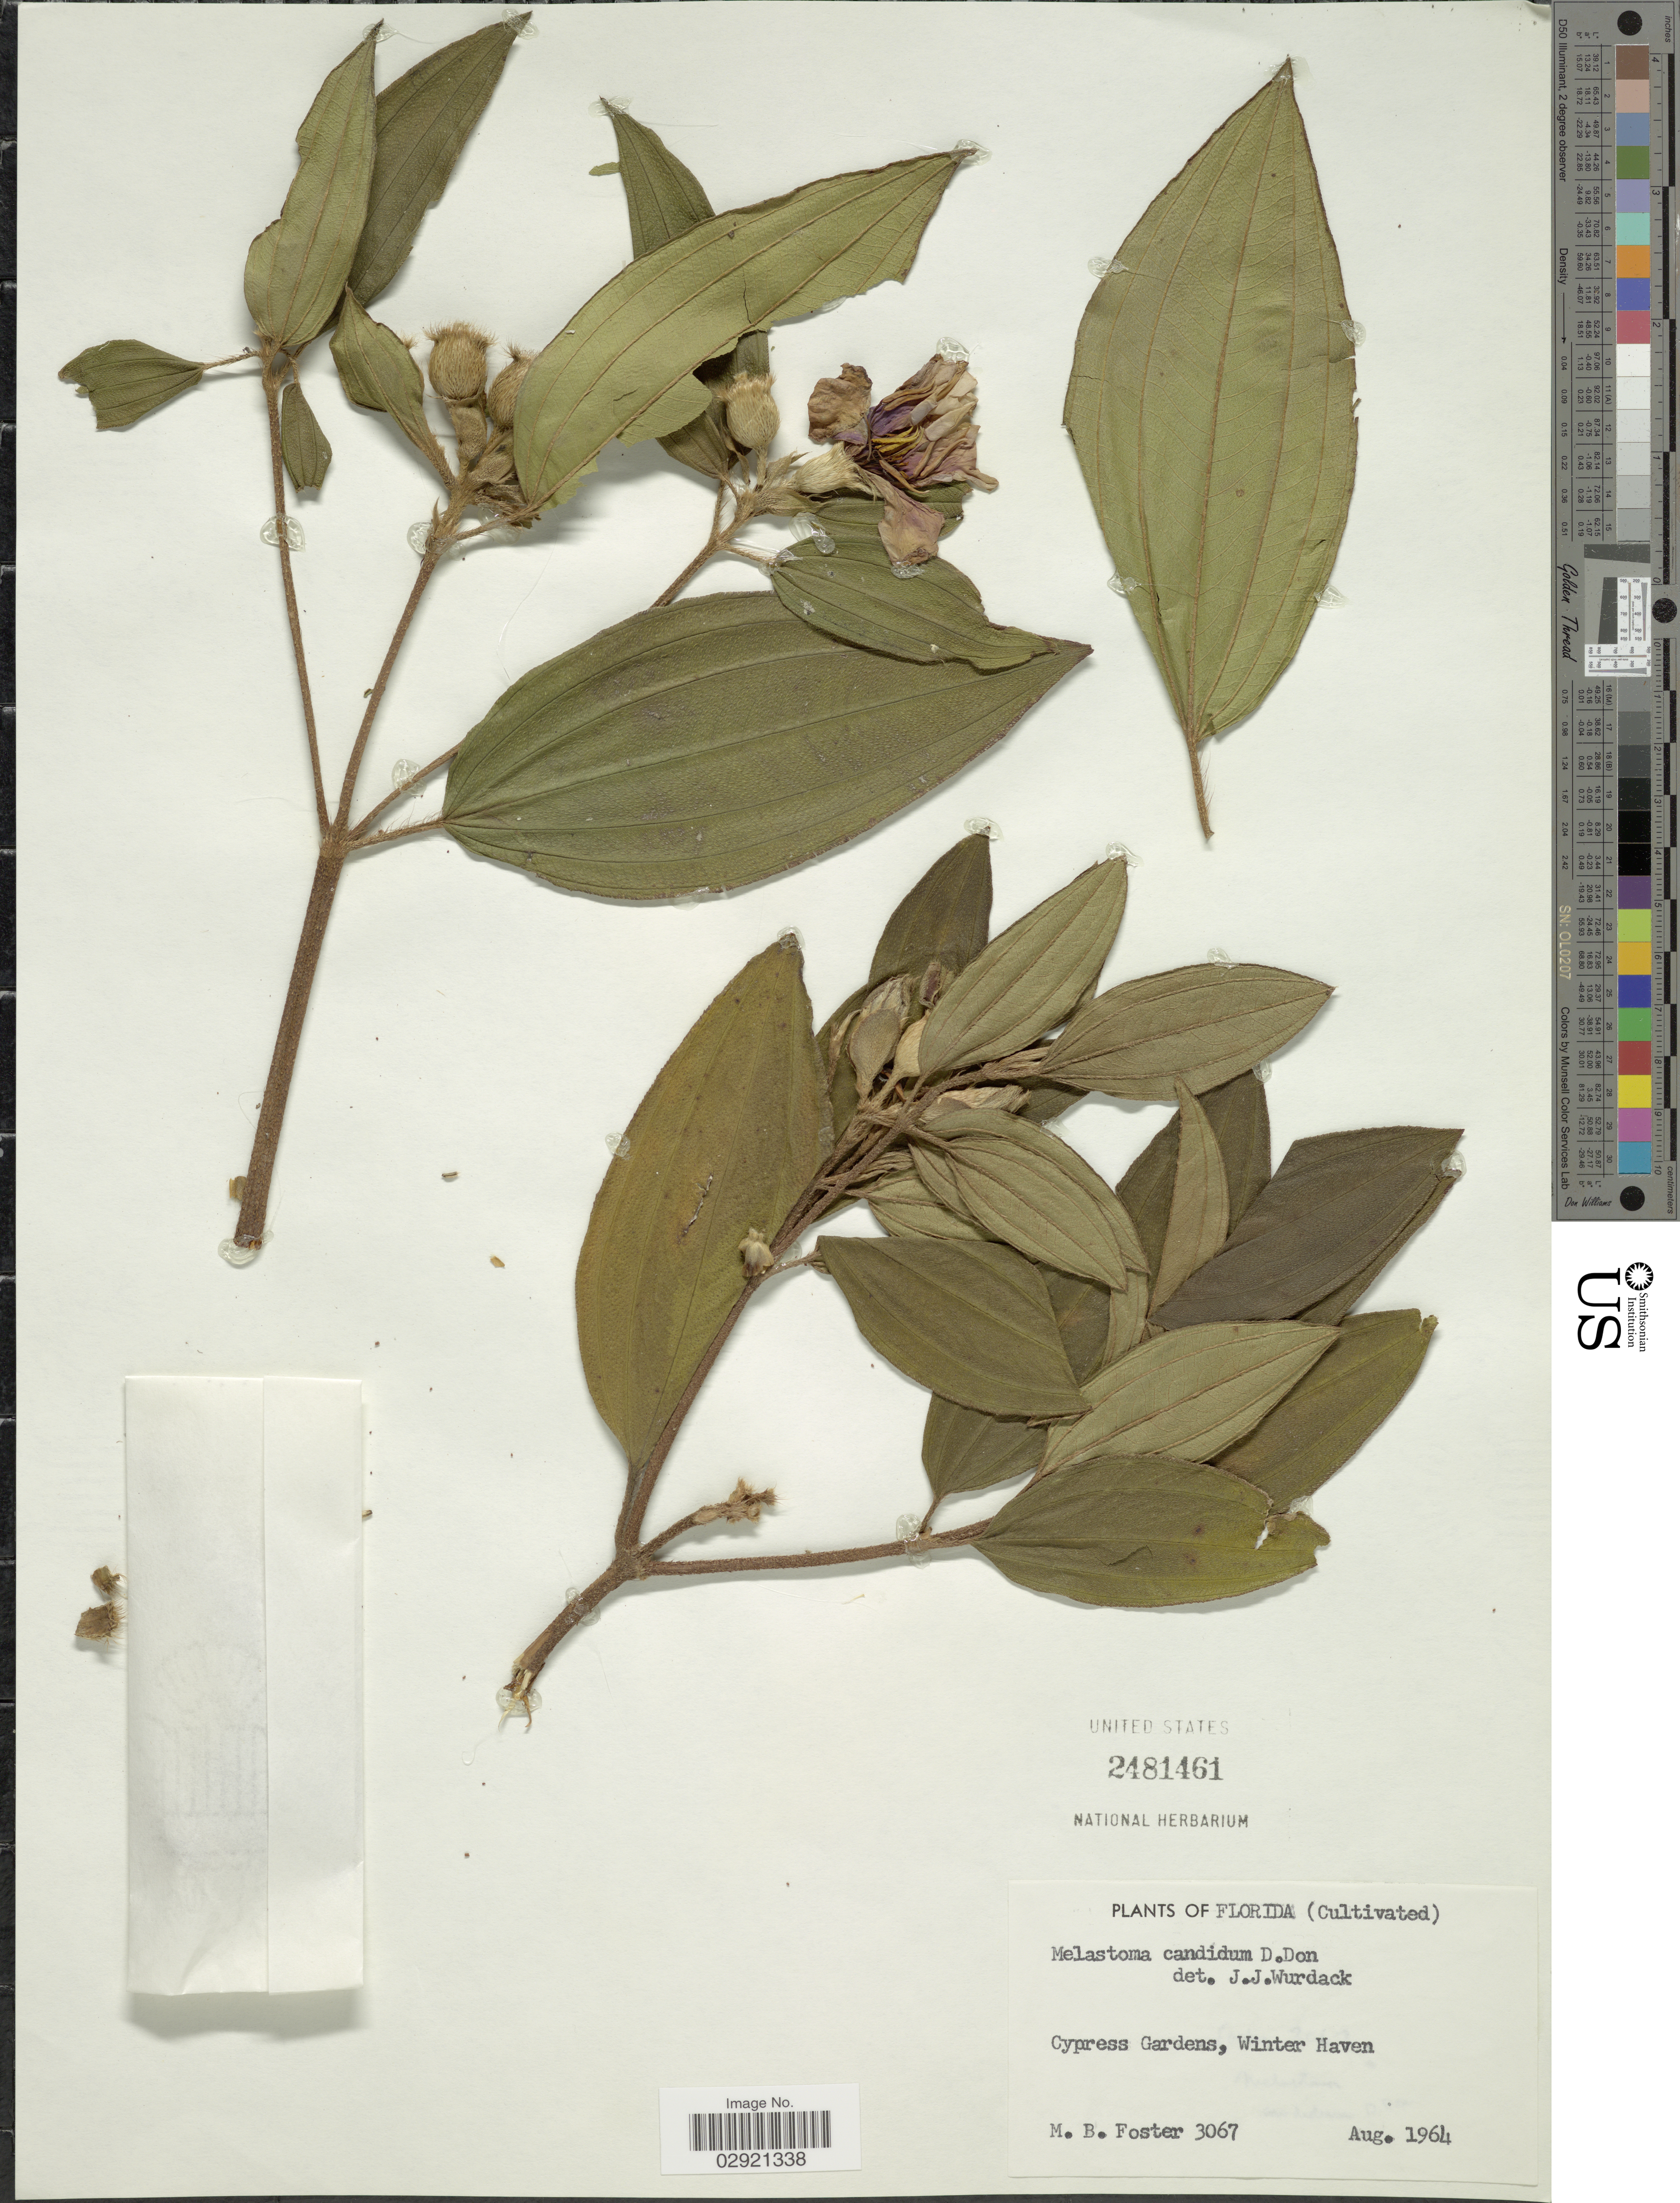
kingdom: Plantae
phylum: Tracheophyta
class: Magnoliopsida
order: Myrtales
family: Melastomataceae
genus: Melastoma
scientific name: Melastoma candidum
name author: D. Don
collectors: M. B. Foster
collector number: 3067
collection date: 1964-08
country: United States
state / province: Florida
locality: Cypress Gardens, Winter Haven.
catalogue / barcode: US 2481461